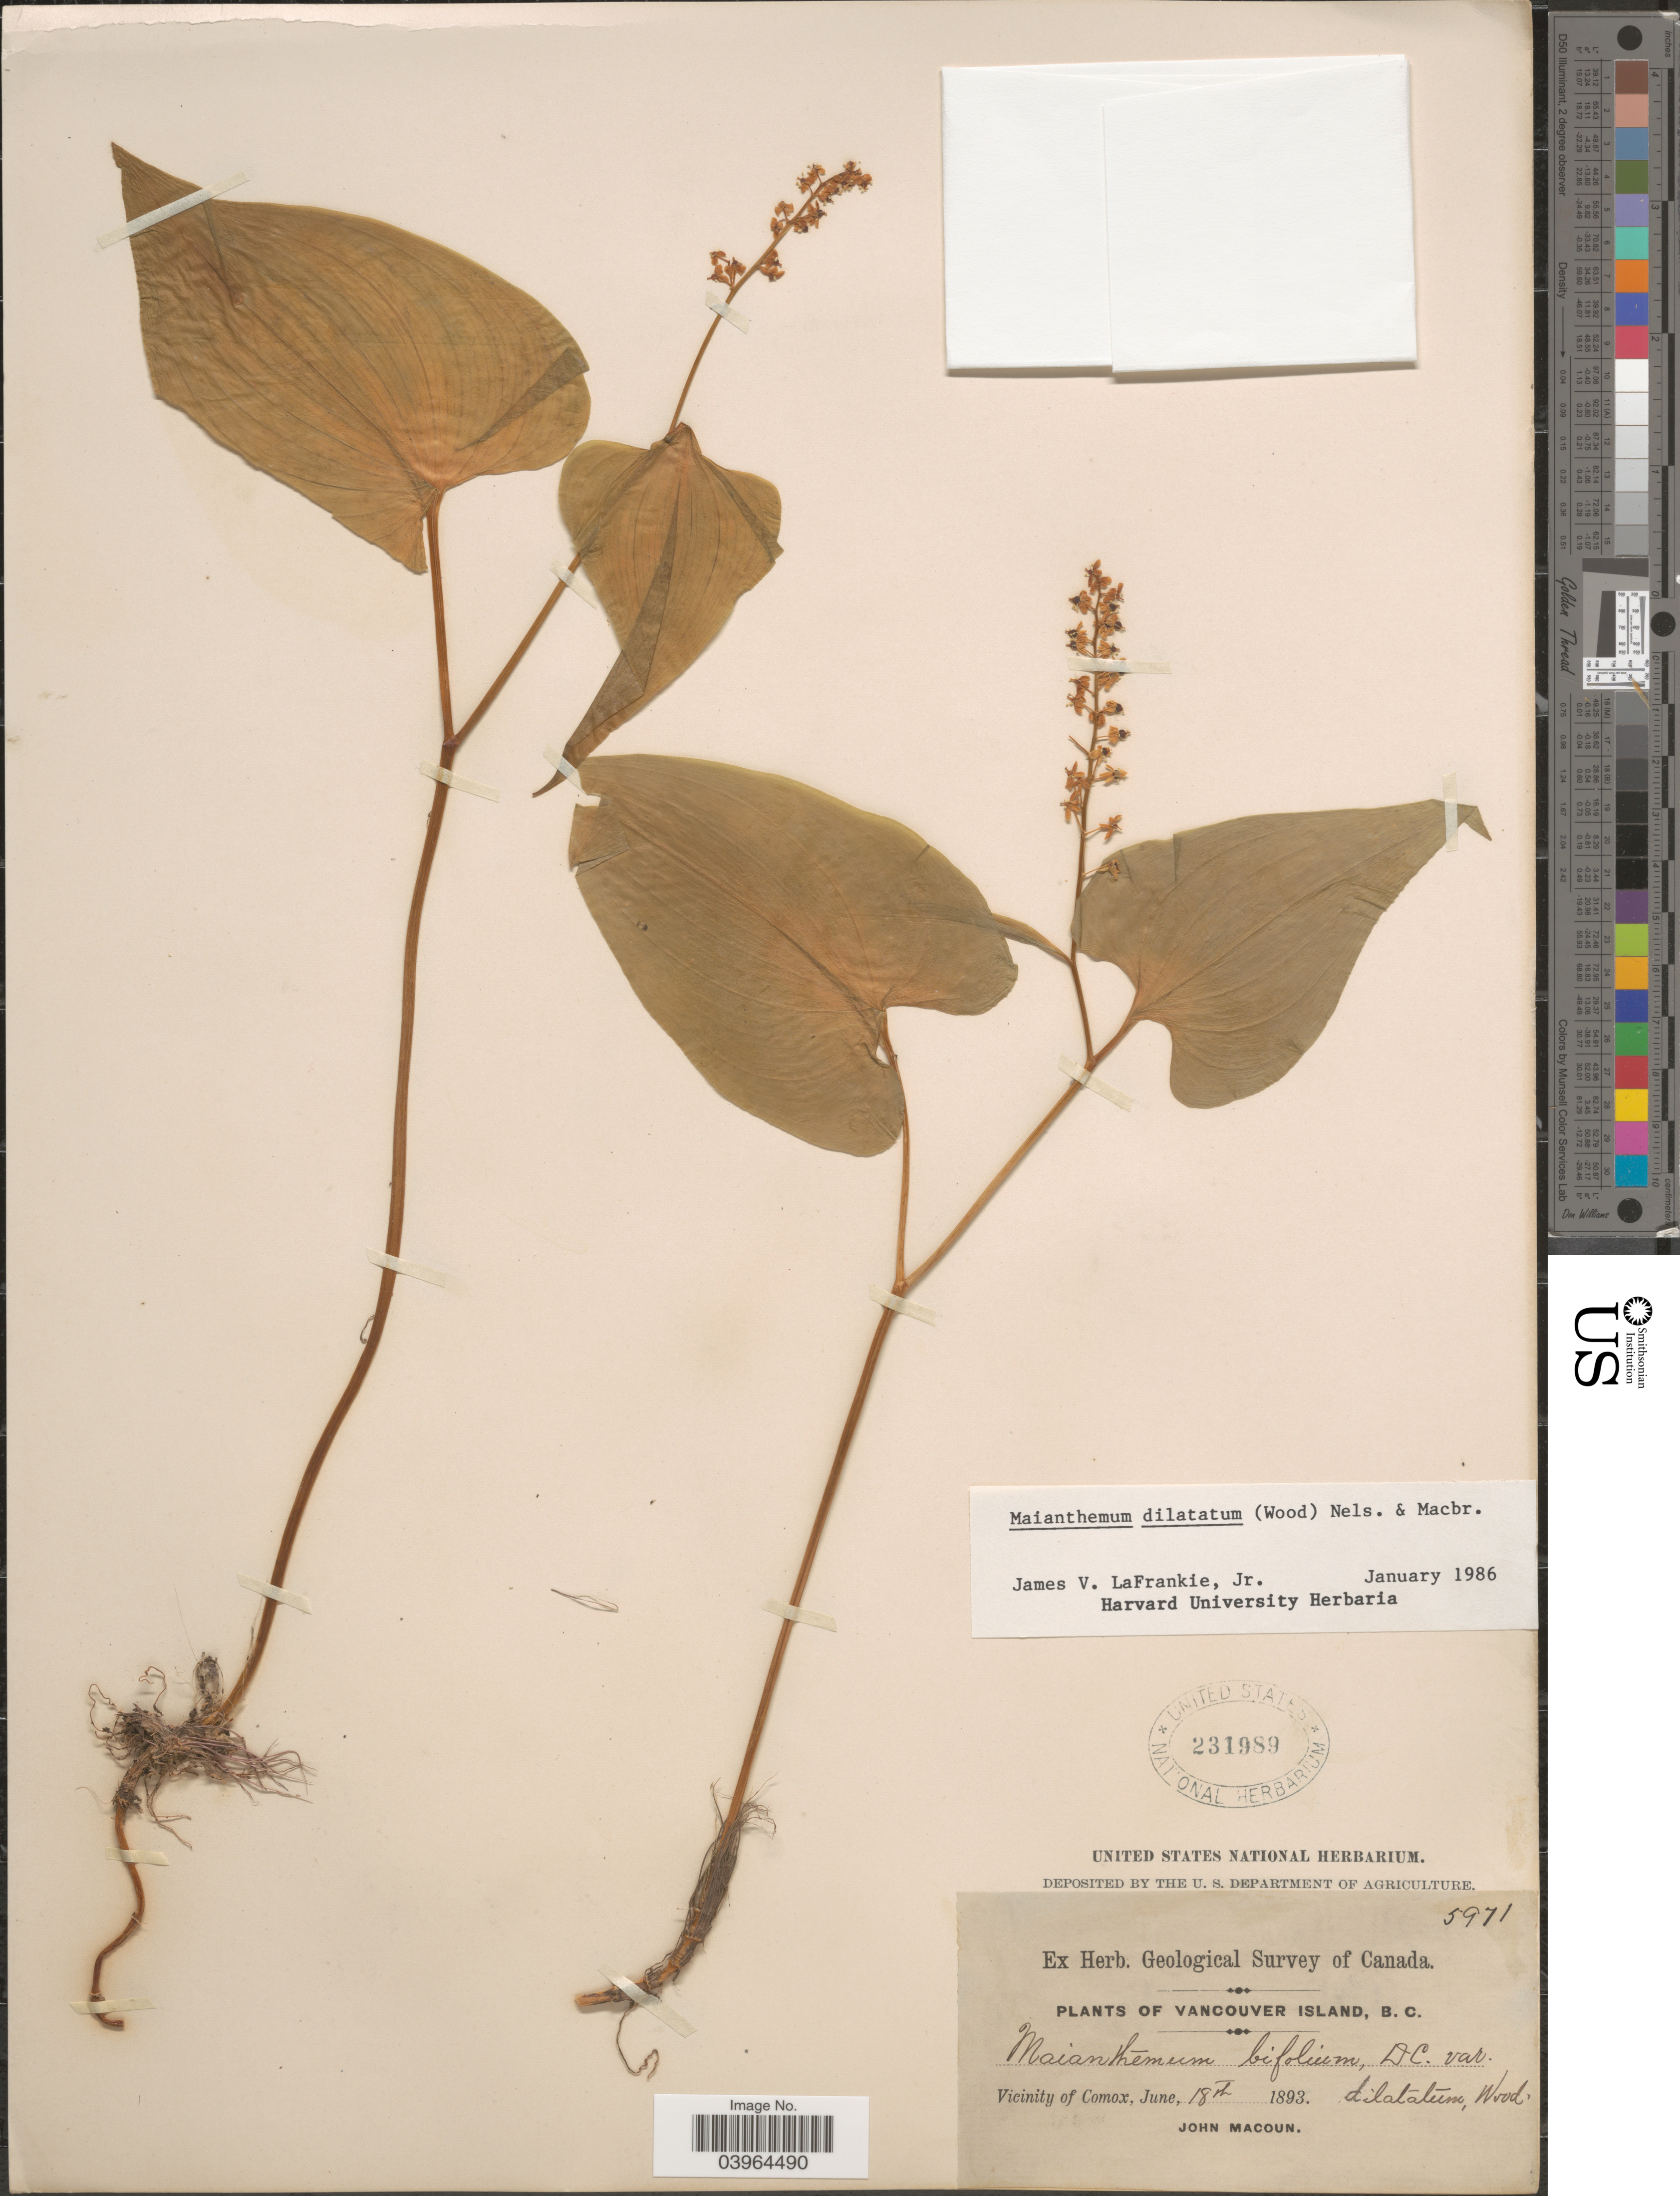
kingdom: Plantae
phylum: Tracheophyta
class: Liliopsida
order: Asparagales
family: Asparagaceae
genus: Maianthemum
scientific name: Maianthemum dilatatum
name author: (Alph. Wood) A. Nelson & J.F. Macbr.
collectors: J. Macoun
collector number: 5971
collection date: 1893-06-18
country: Canada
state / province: British Columbia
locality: Vancouver Island, B.C. Vicinity of Comox.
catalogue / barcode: US 231989